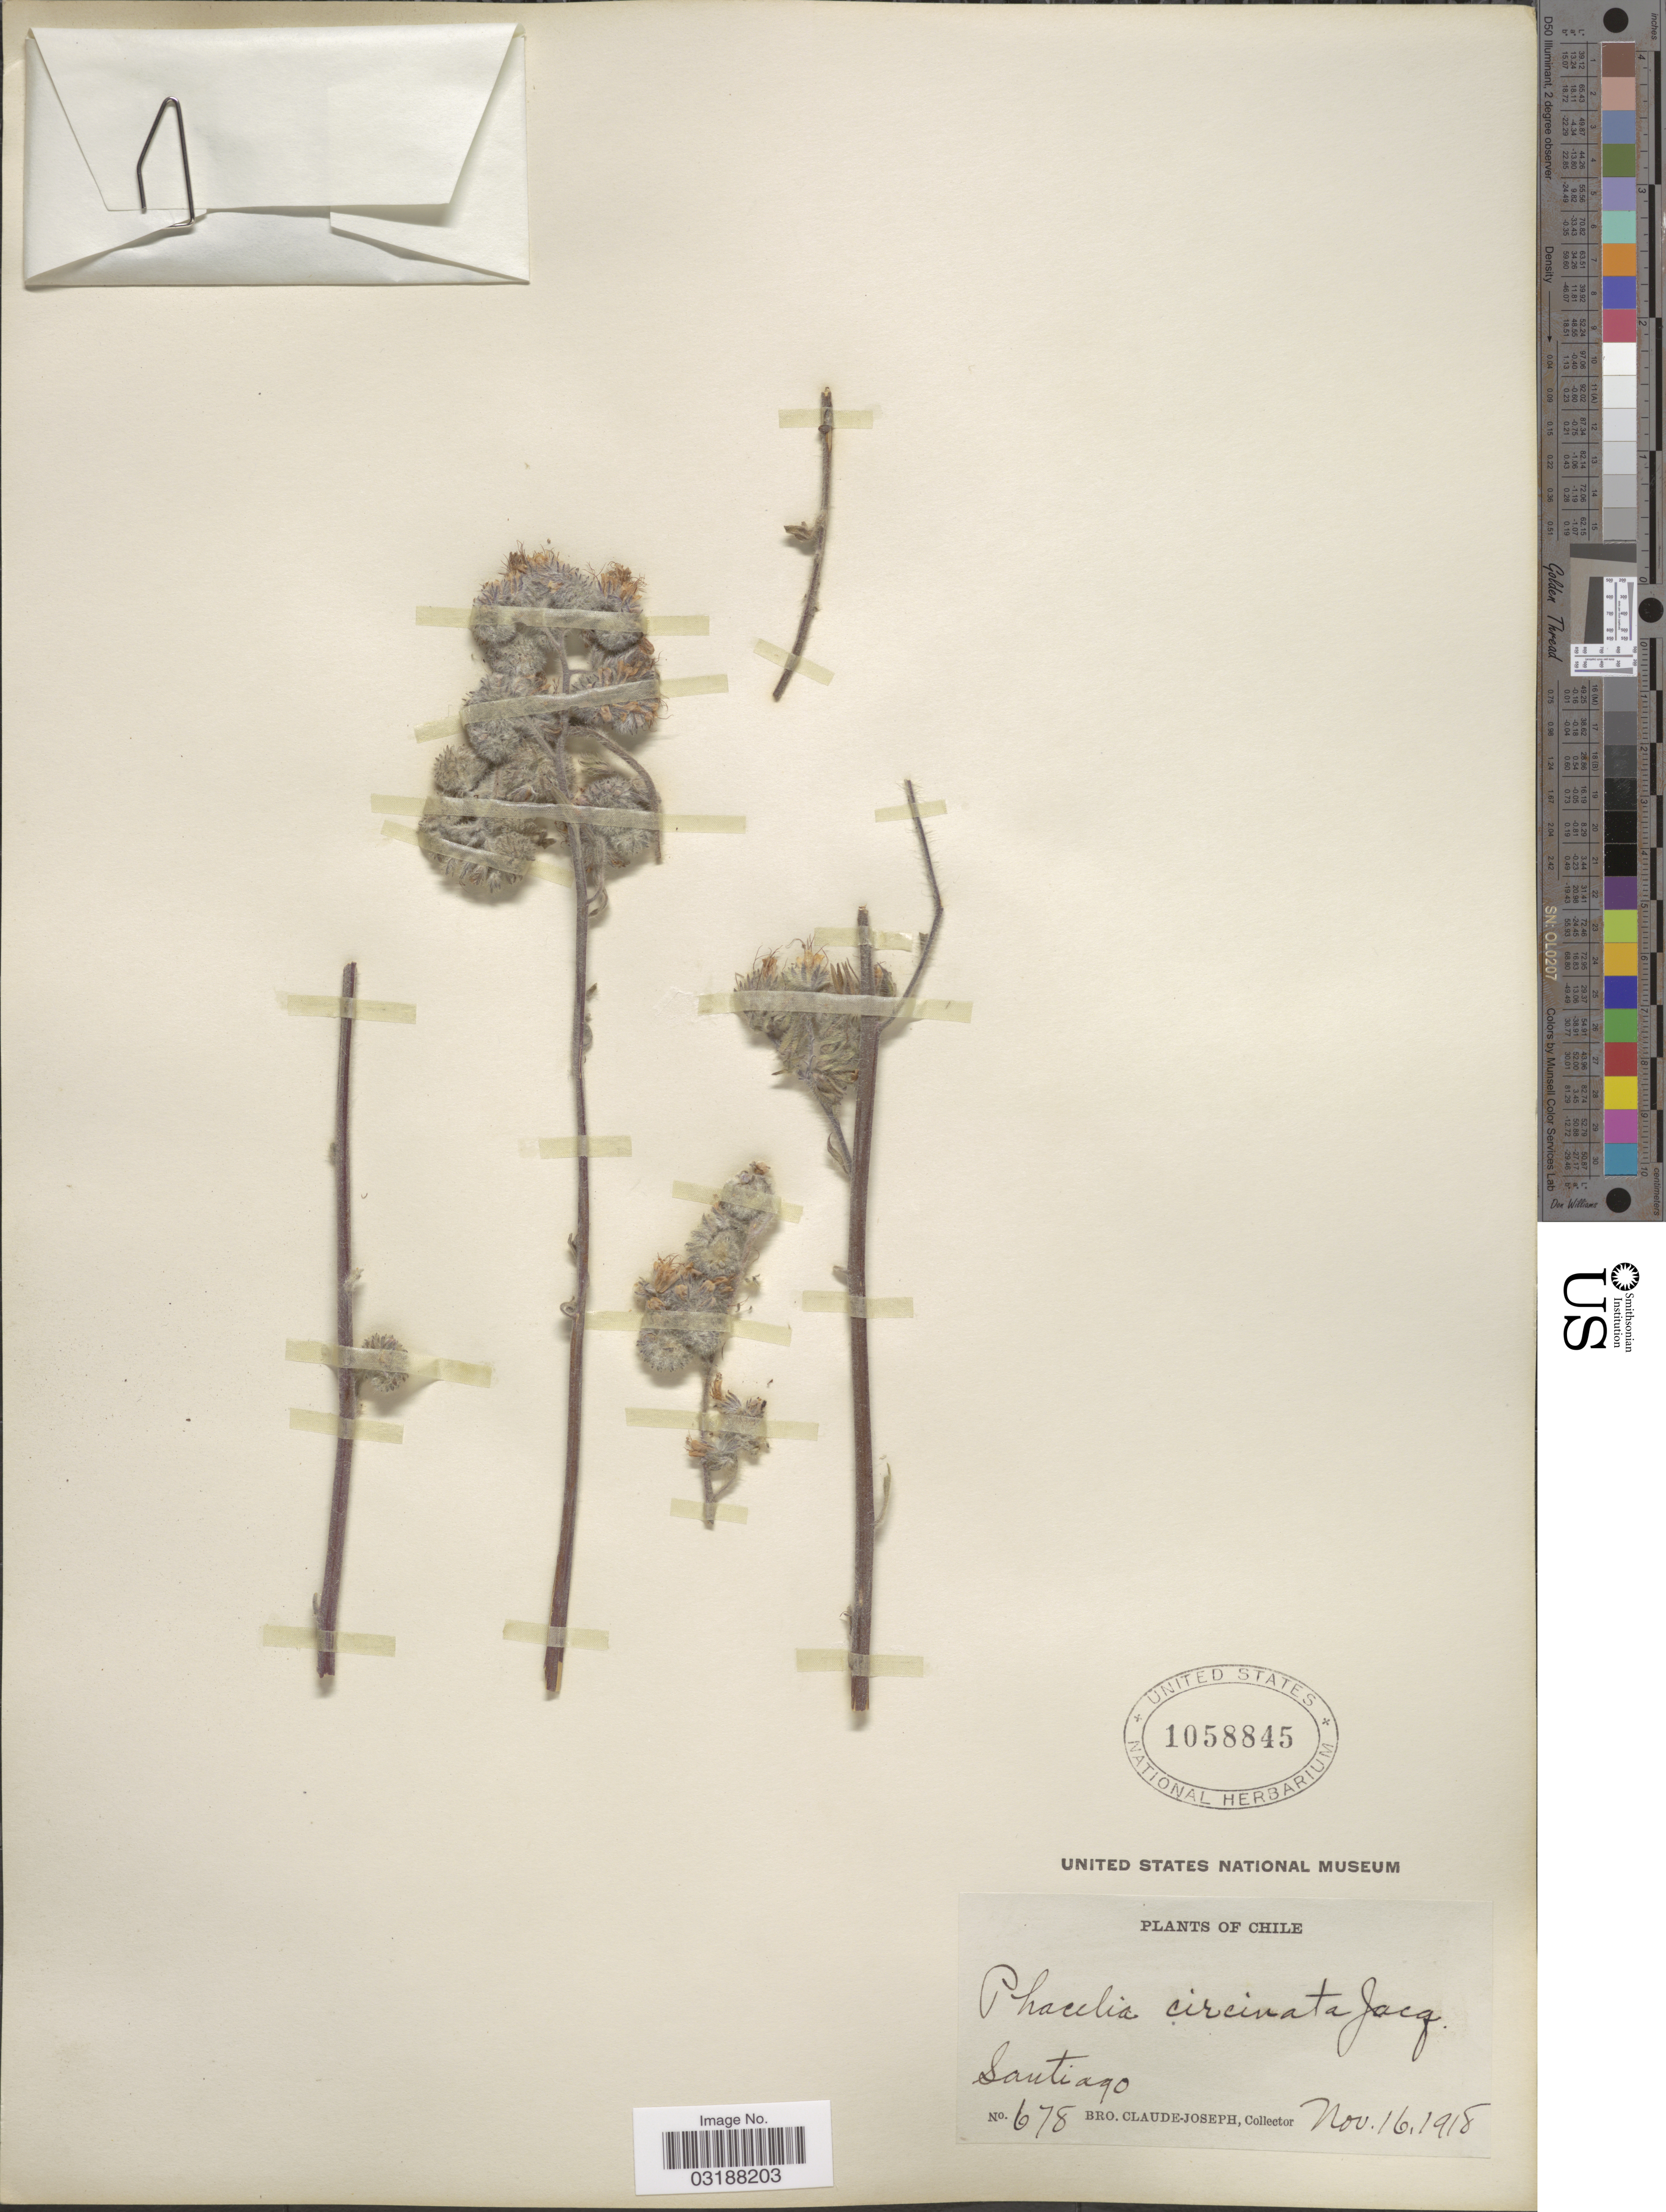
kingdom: Plantae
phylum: Tracheophyta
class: Magnoliopsida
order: Boraginales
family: Hydrophyllaceae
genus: Phacelia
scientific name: Phacelia magellanica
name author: (Lam.) Coville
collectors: Bro. Claude-Joseph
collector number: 678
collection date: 1918-11-16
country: Chile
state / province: Región Metropolitana (RM)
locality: Santiago.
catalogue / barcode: US 1058845